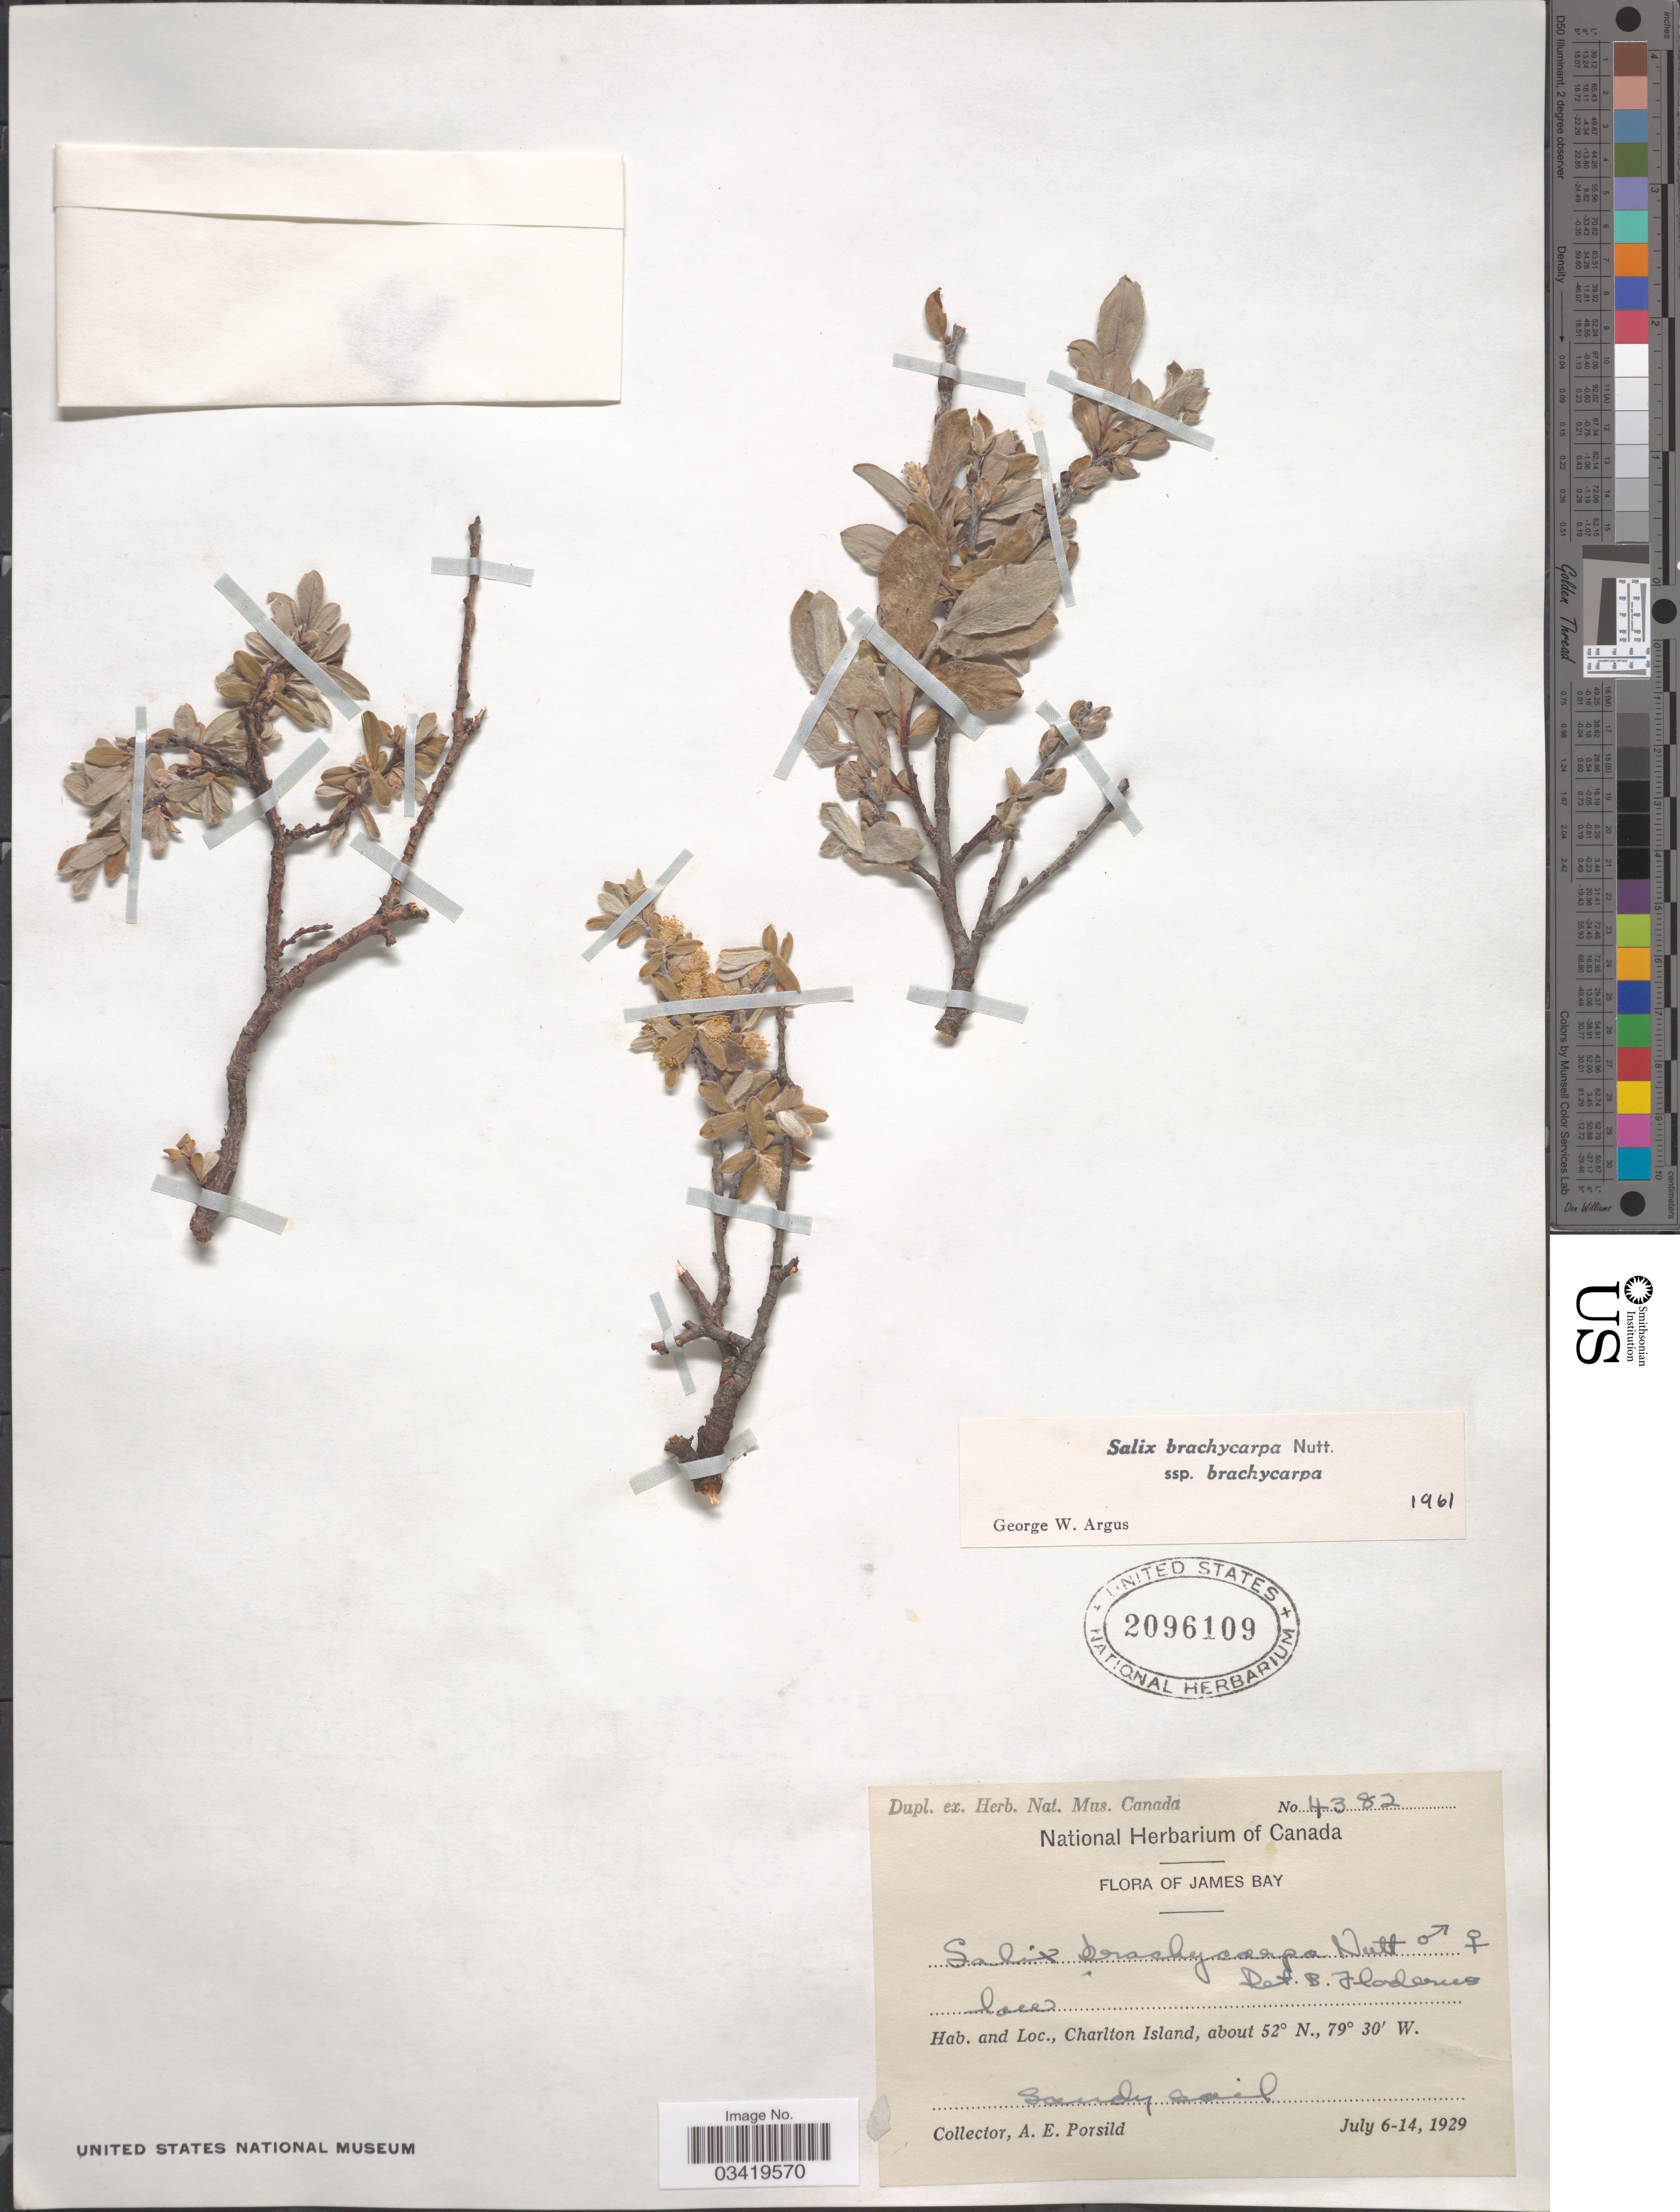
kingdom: Plantae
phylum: Tracheophyta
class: Magnoliopsida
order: Malpighiales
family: Salicaceae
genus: Salix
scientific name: Salix brachycarpa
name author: Nutt.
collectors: A. E. Porsild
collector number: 4382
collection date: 1929-07-06/1929-07-14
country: Canada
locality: James Bay. Charlton Island.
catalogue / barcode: US 2096109